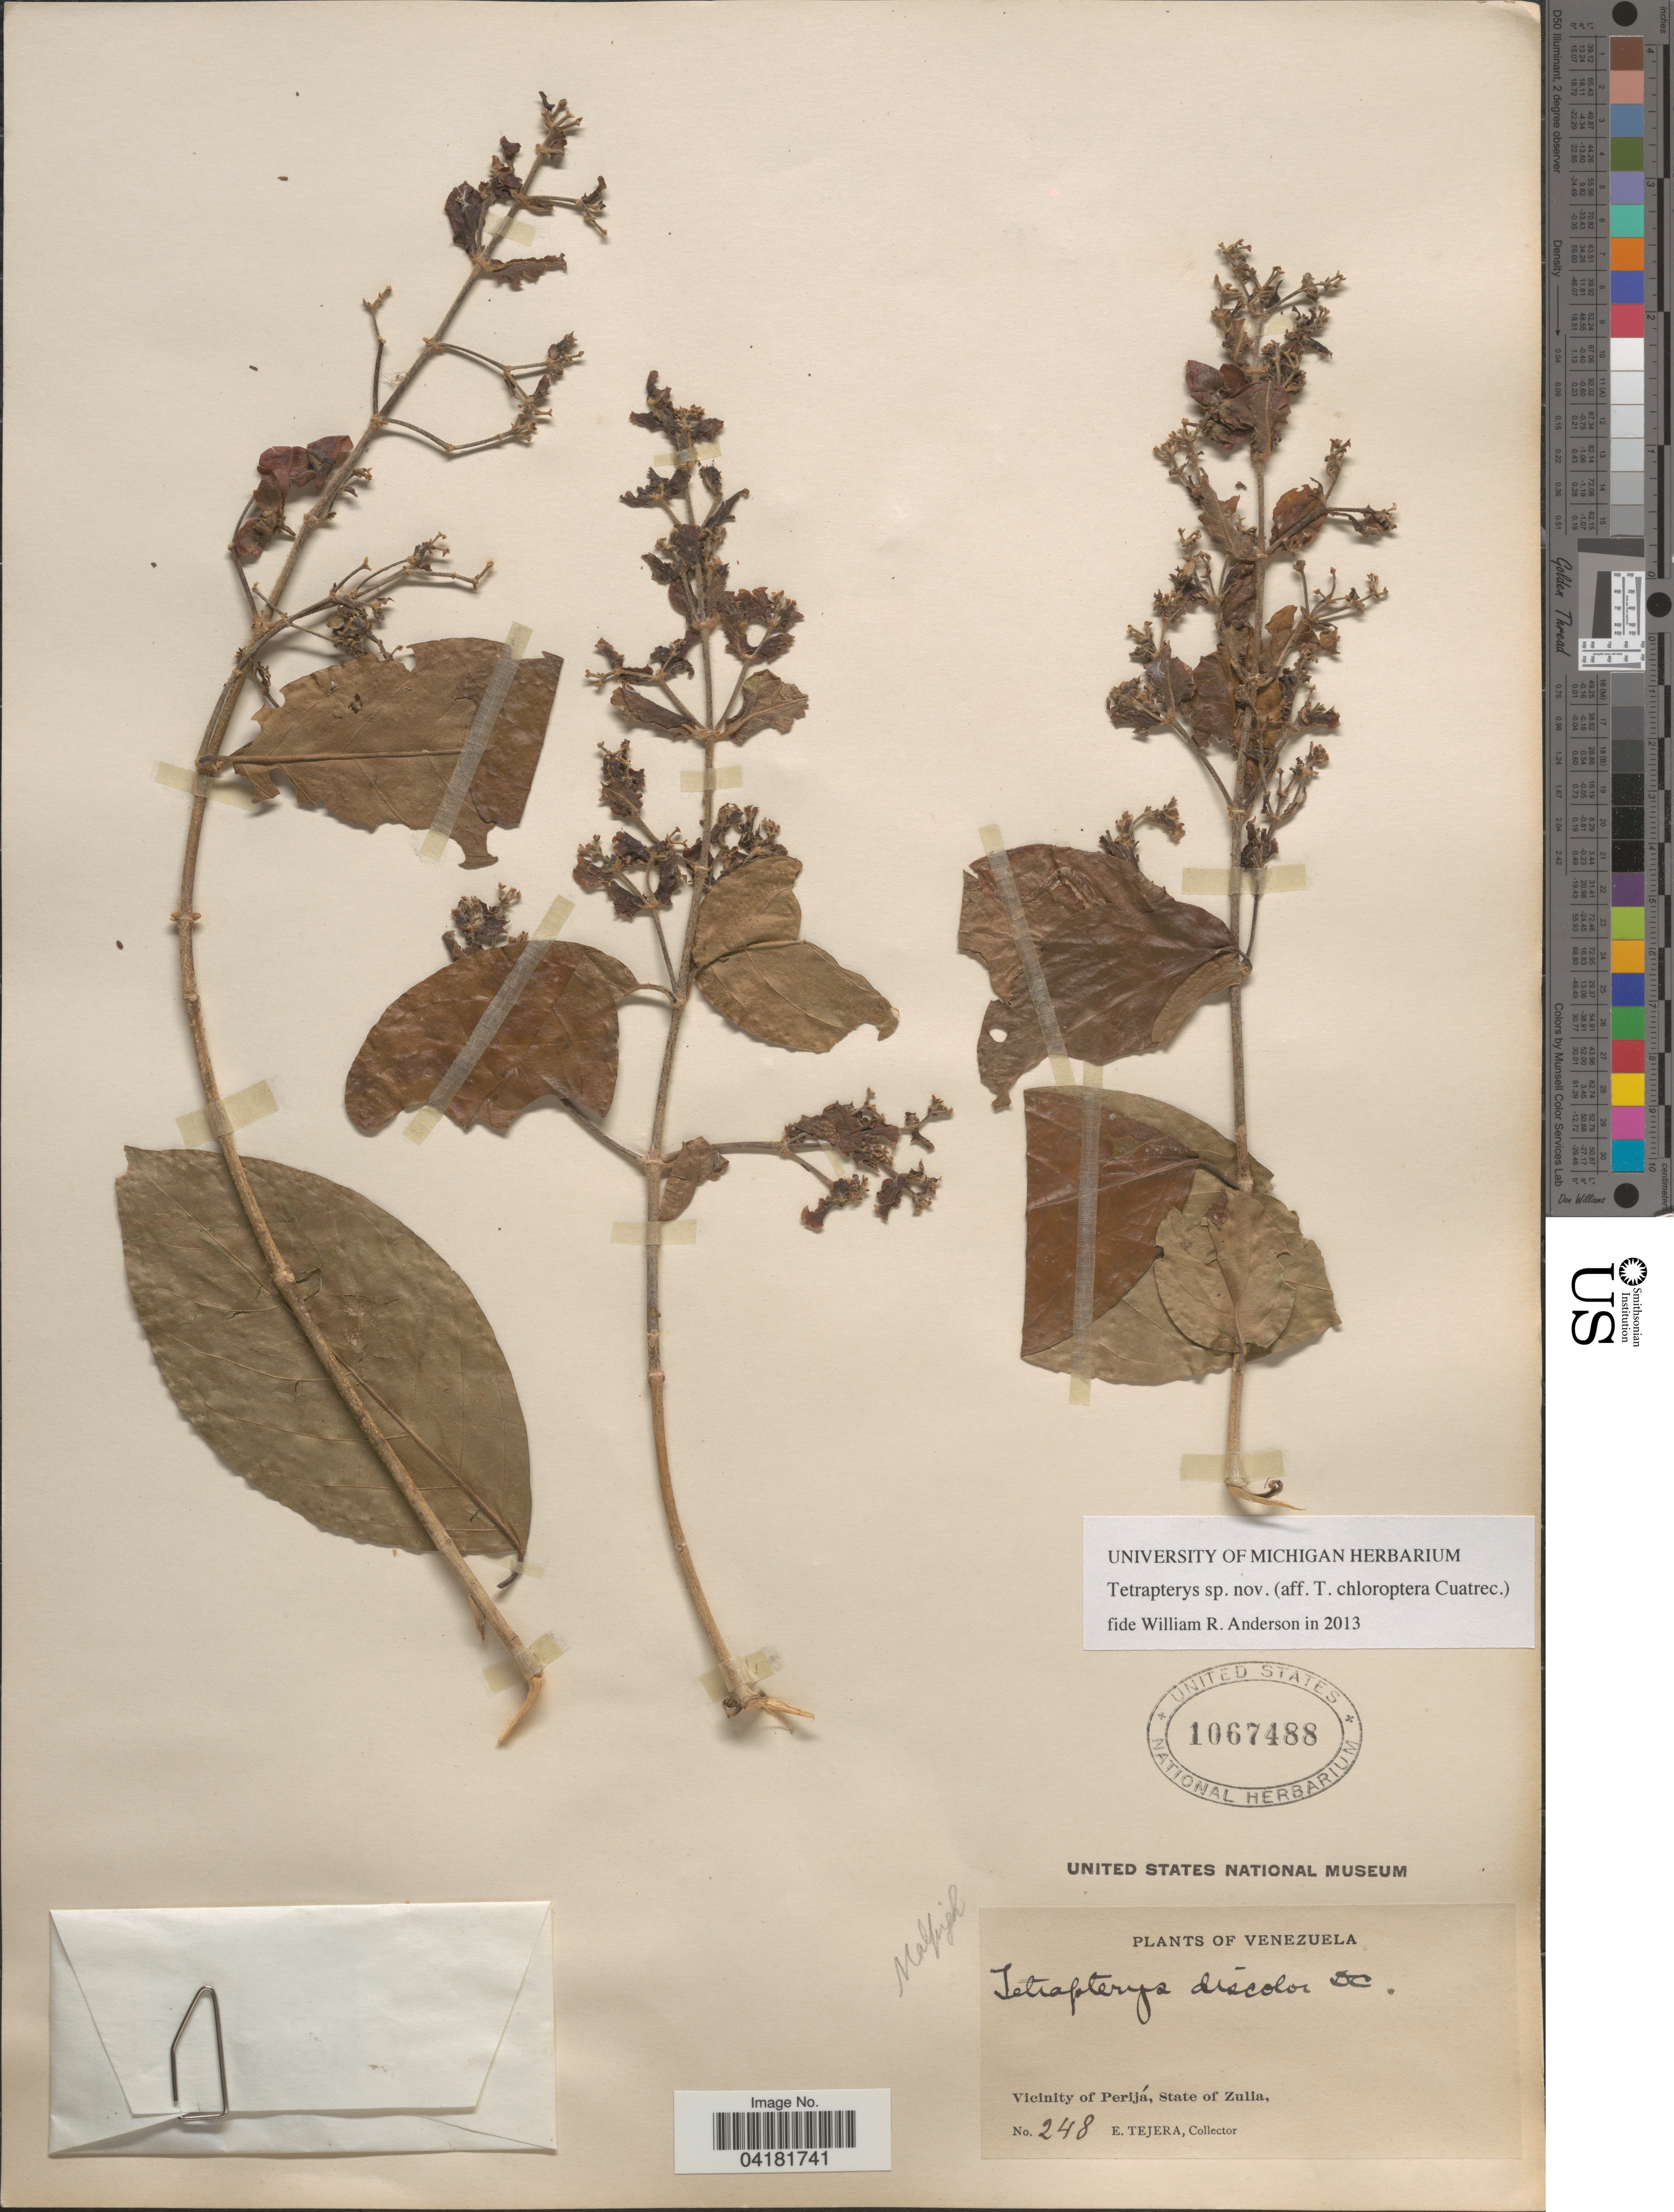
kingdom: Plantae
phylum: Tracheophyta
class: Magnoliopsida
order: Malpighiales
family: Malpighiaceae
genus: Tetrapterys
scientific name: Tetrapterys sp.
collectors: E. Tejera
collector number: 248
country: Venezuela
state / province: Zulia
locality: Vicinity of Perijá.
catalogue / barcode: US 1067488